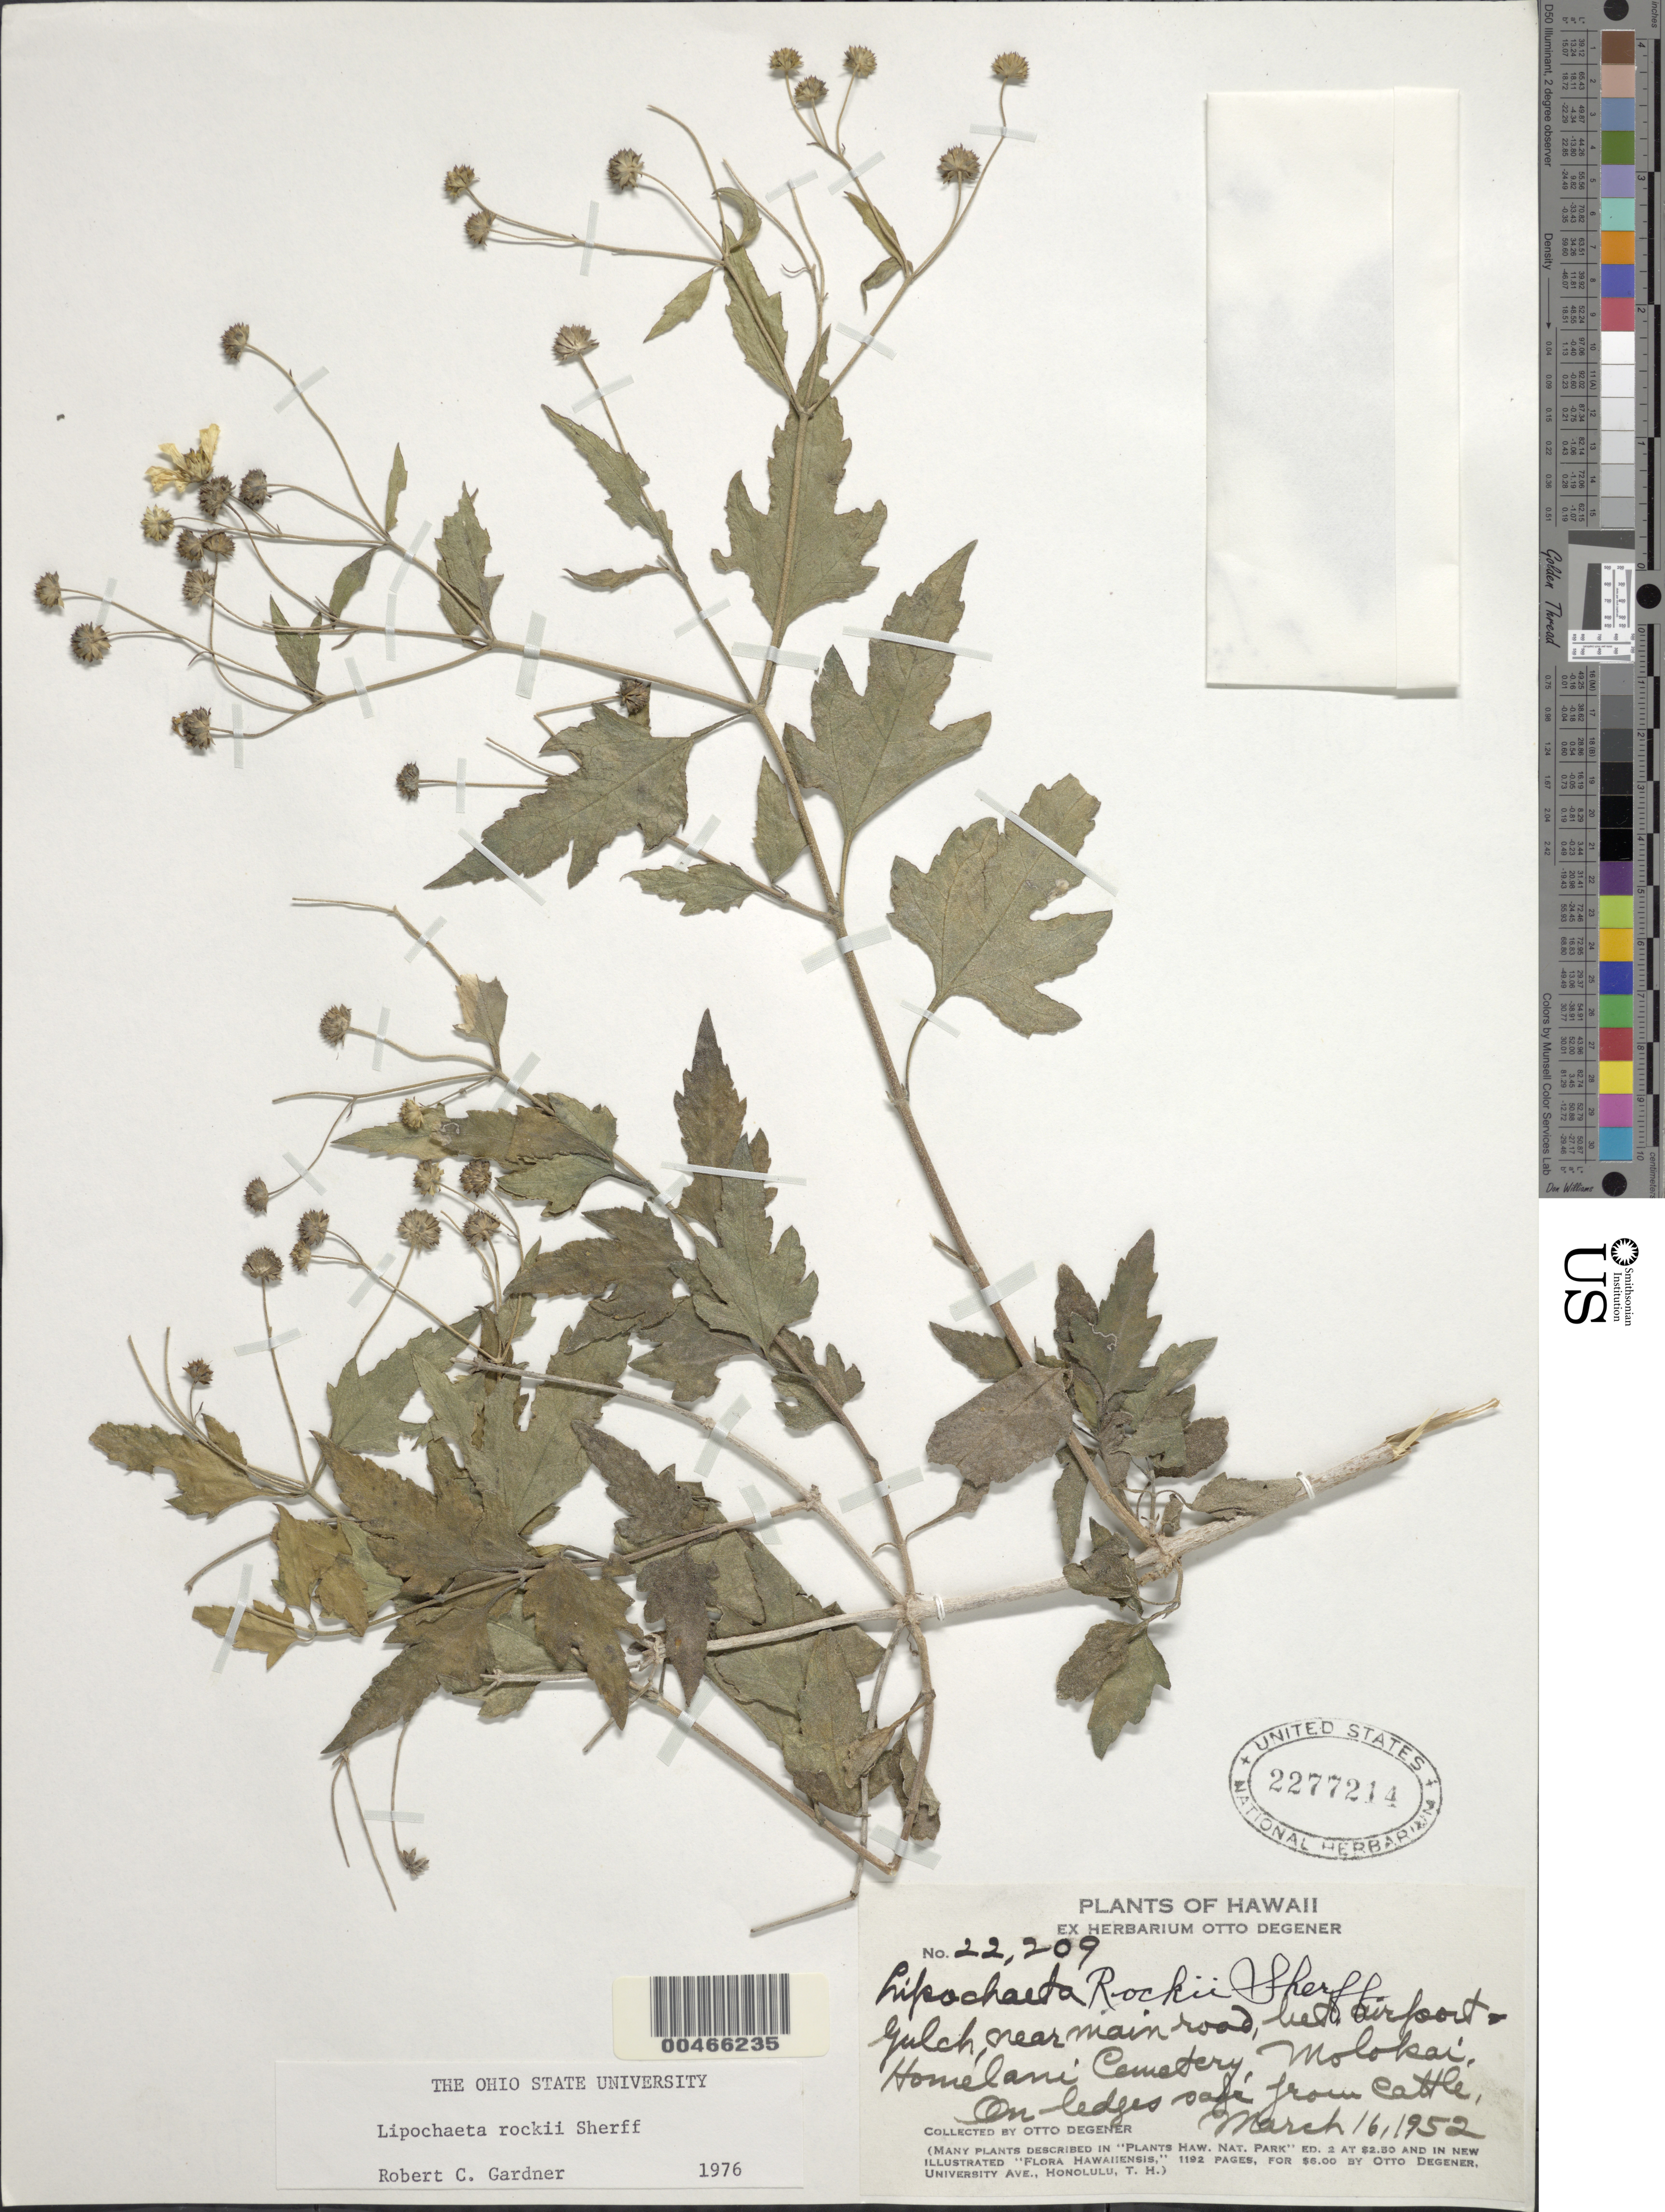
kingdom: Plantae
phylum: Tracheophyta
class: Magnoliopsida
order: Asterales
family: Asteraceae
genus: Lipochaeta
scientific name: Lipochaeta rockii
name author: Sherff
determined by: Gardner, R. C.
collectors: O. Degener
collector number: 22209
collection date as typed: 16 Mar 1952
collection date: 1952-03-16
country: United States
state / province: Hawaii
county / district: Maui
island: Moloka'i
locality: Gulch near main road, bet. airport & Homelani Cemetery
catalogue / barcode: US 2277214